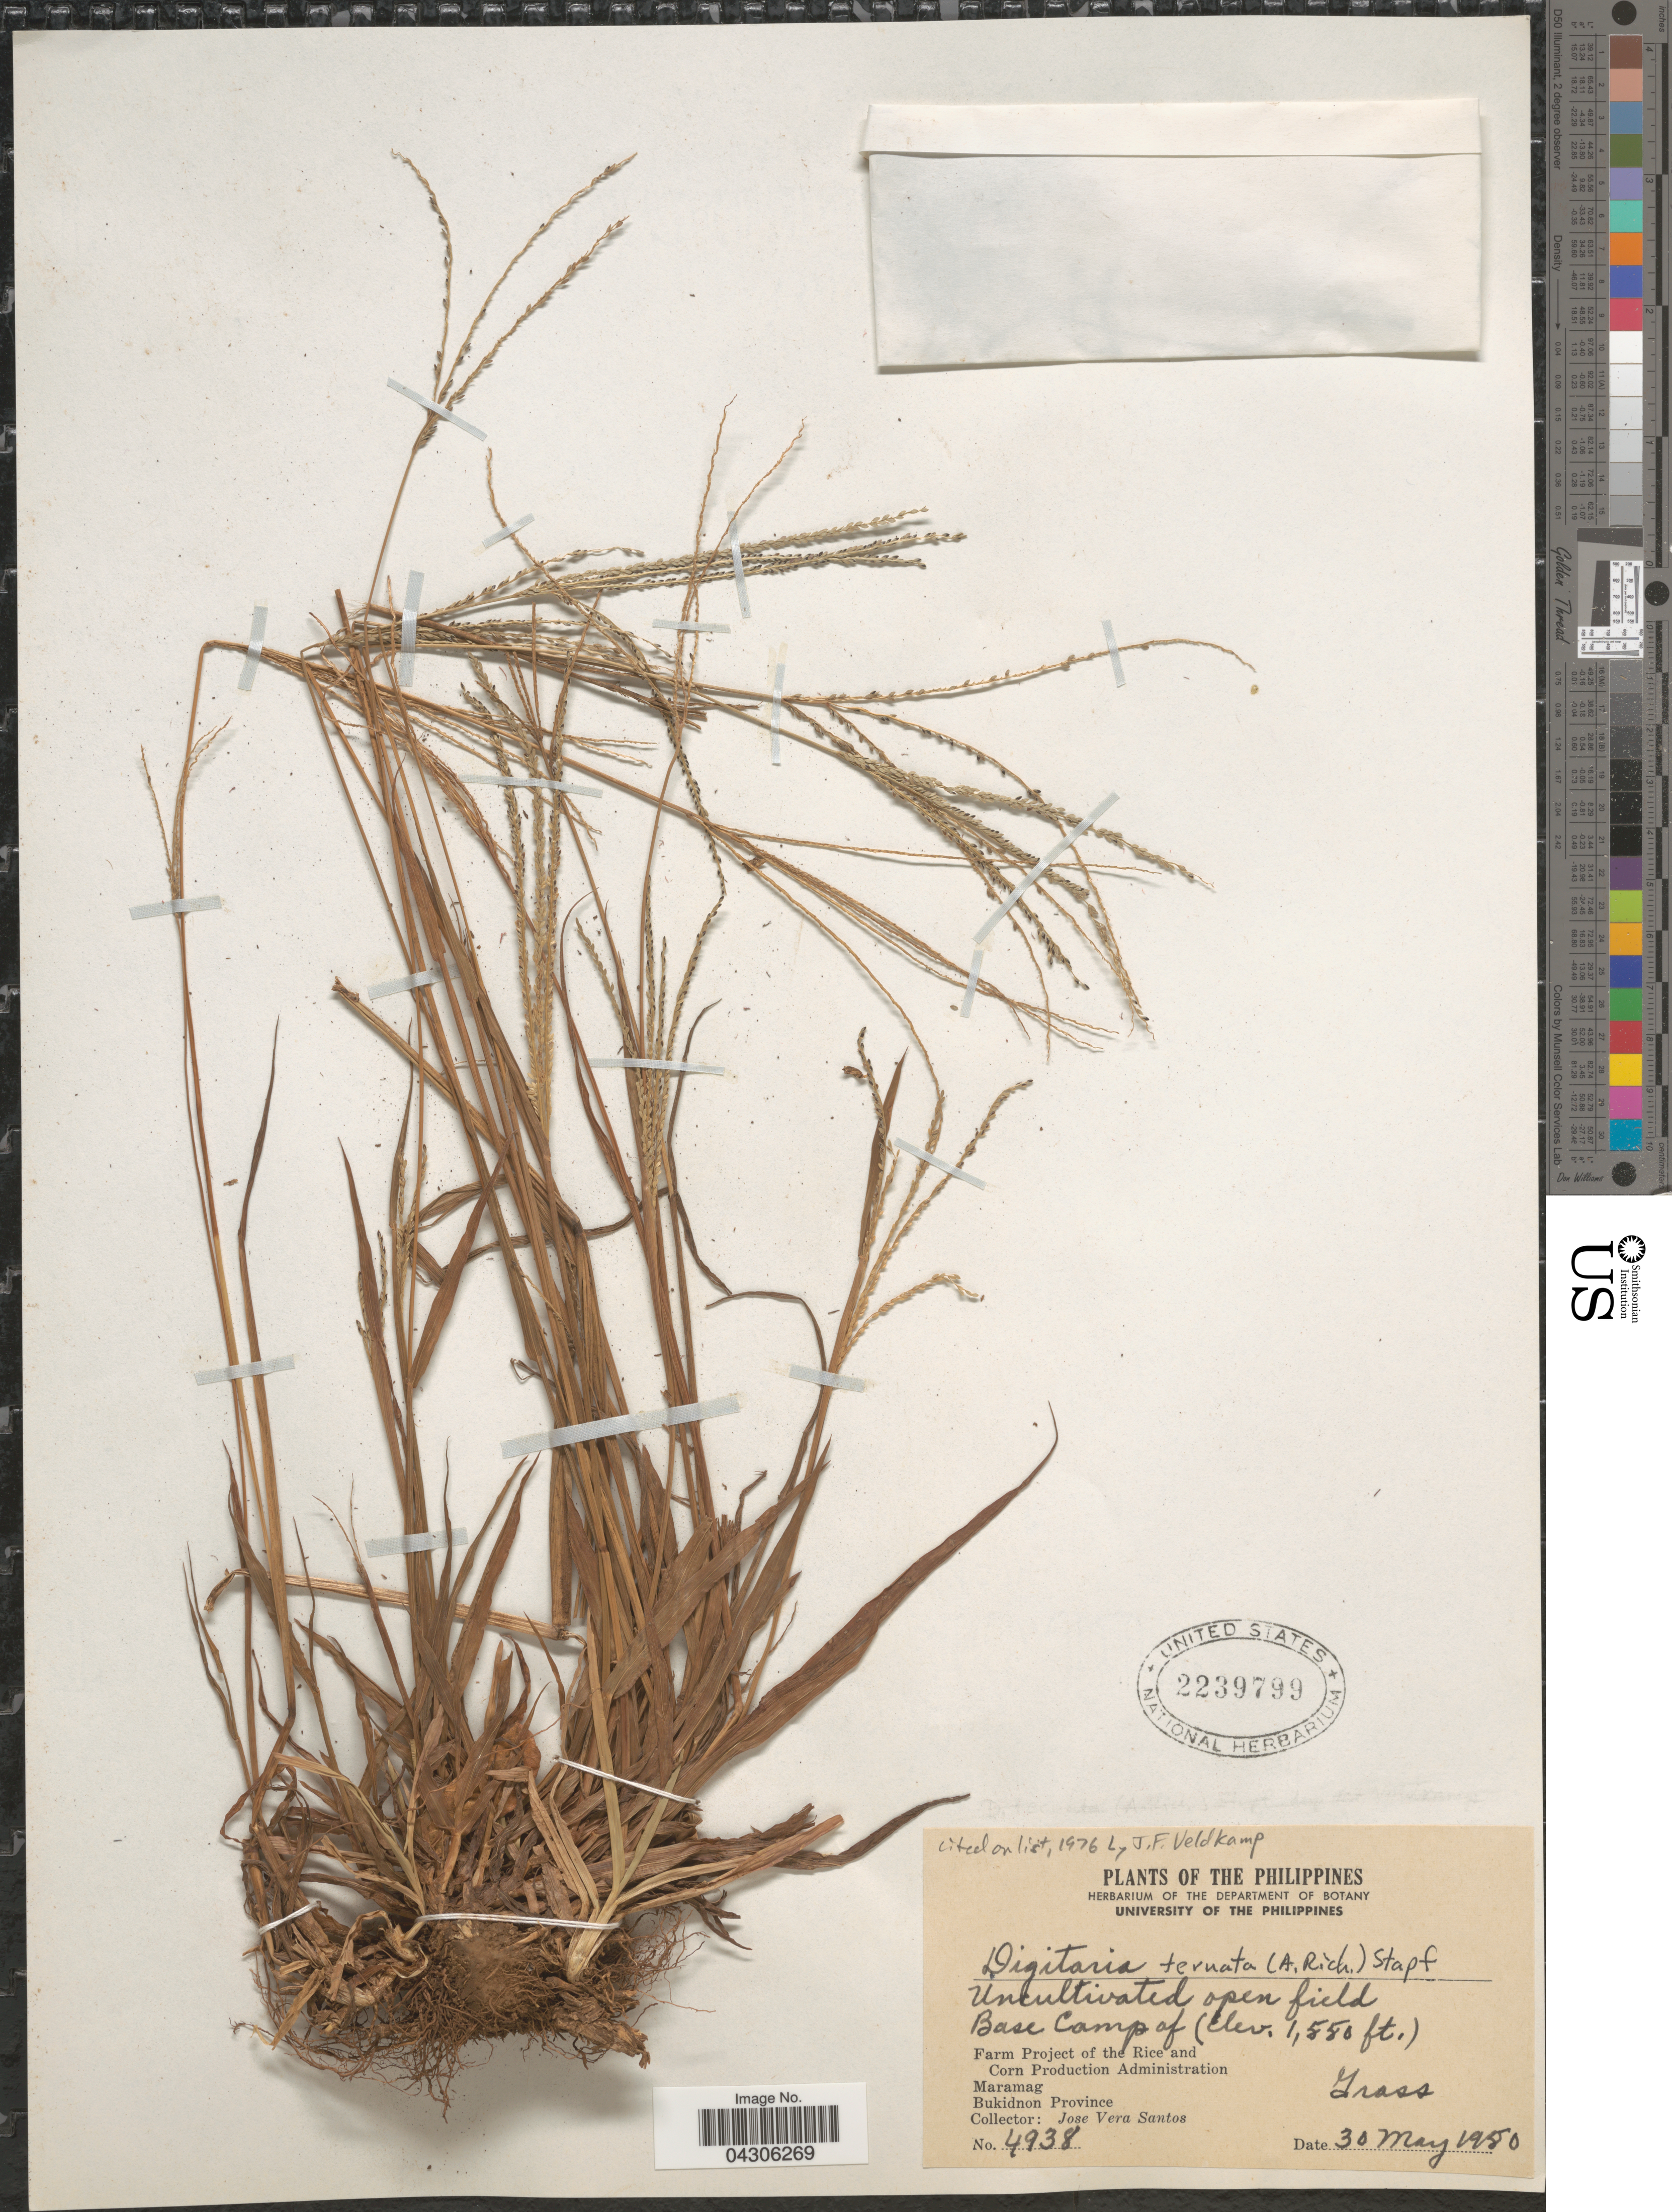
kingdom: Plantae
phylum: Tracheophyta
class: Liliopsida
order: Poales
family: Poaceae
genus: Digitaria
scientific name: Digitaria ternata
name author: (Hochr. ex A. Rich.) Stapf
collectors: J. Vera Santos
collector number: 4938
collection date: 1980-05-30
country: Philippines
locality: Base Camp of Farm Project of the Rice and Corn Production Administration. Maramag. Bukidnon Province.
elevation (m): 472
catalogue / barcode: US 2239799